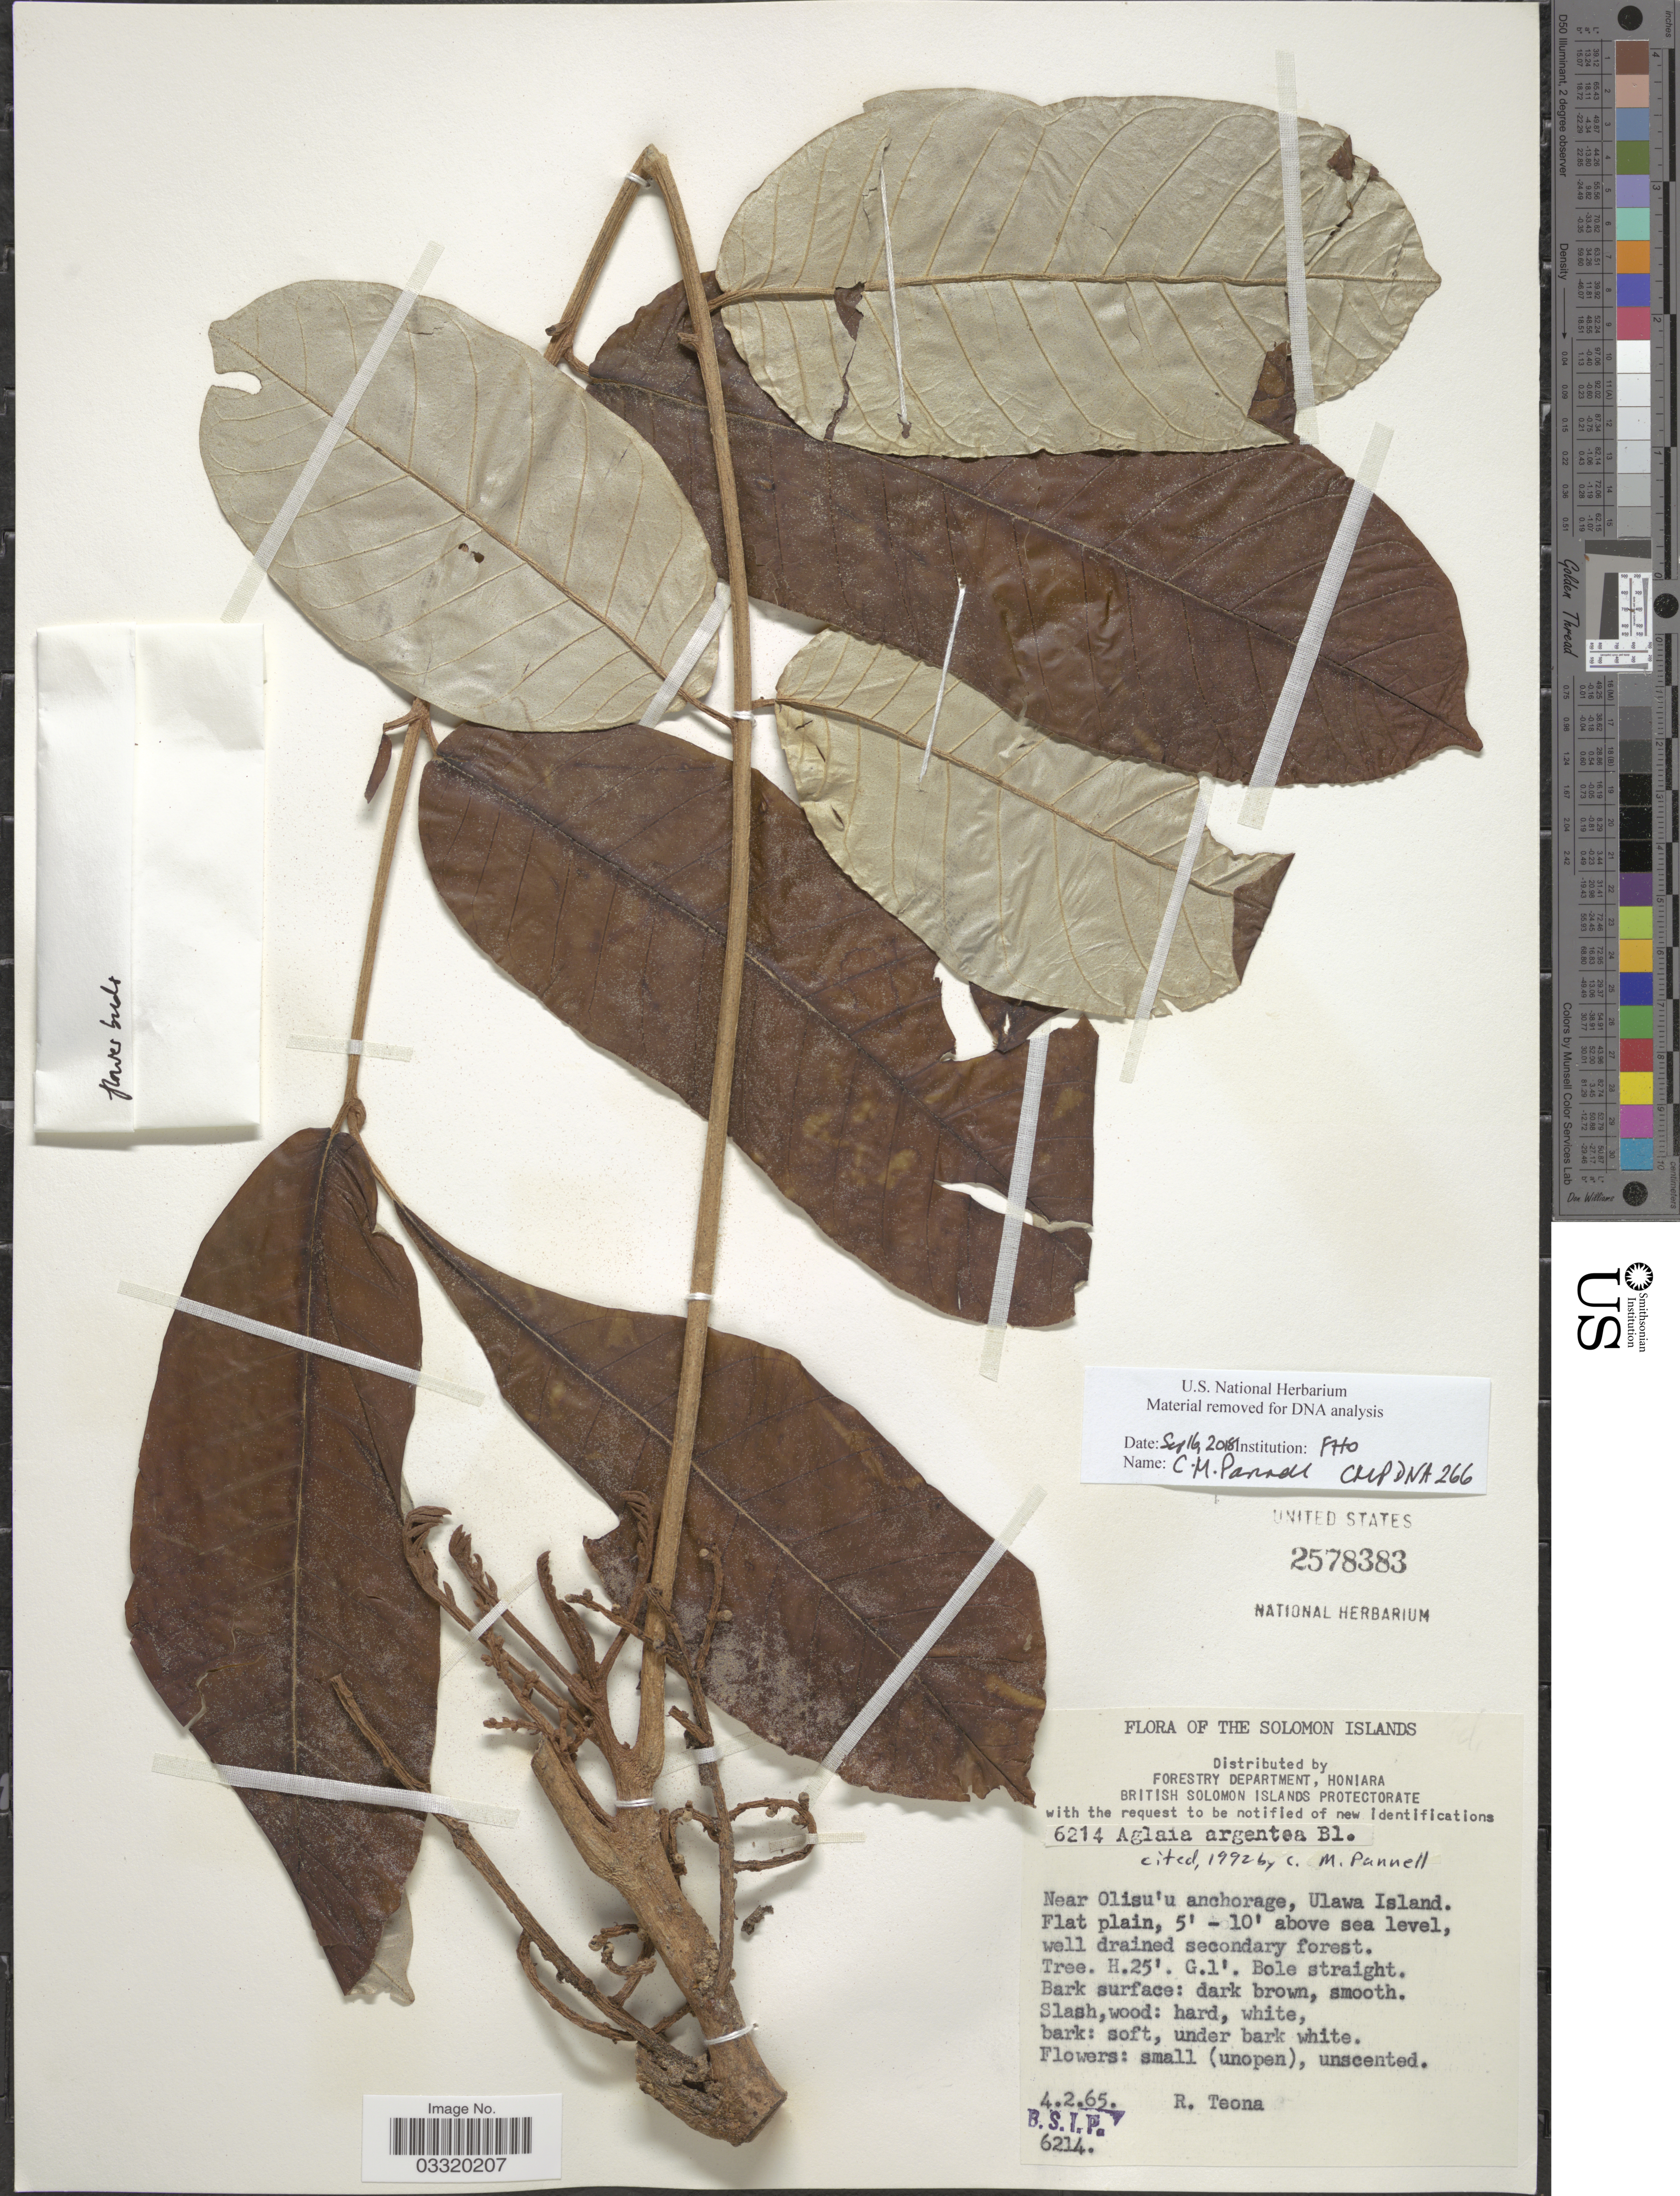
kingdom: Plantae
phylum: Tracheophyta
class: Magnoliopsida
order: Sapindales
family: Meliaceae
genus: Aglaia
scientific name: Aglaia argentea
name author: Blume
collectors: R. Teona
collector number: B.S.I.P.6214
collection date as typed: Transcribed d/m/y: 4/2/65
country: Solomon Islands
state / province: Solomon Islands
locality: Near Olisu'u anchorage, Ulawa Island.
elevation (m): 2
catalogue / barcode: US 2578383